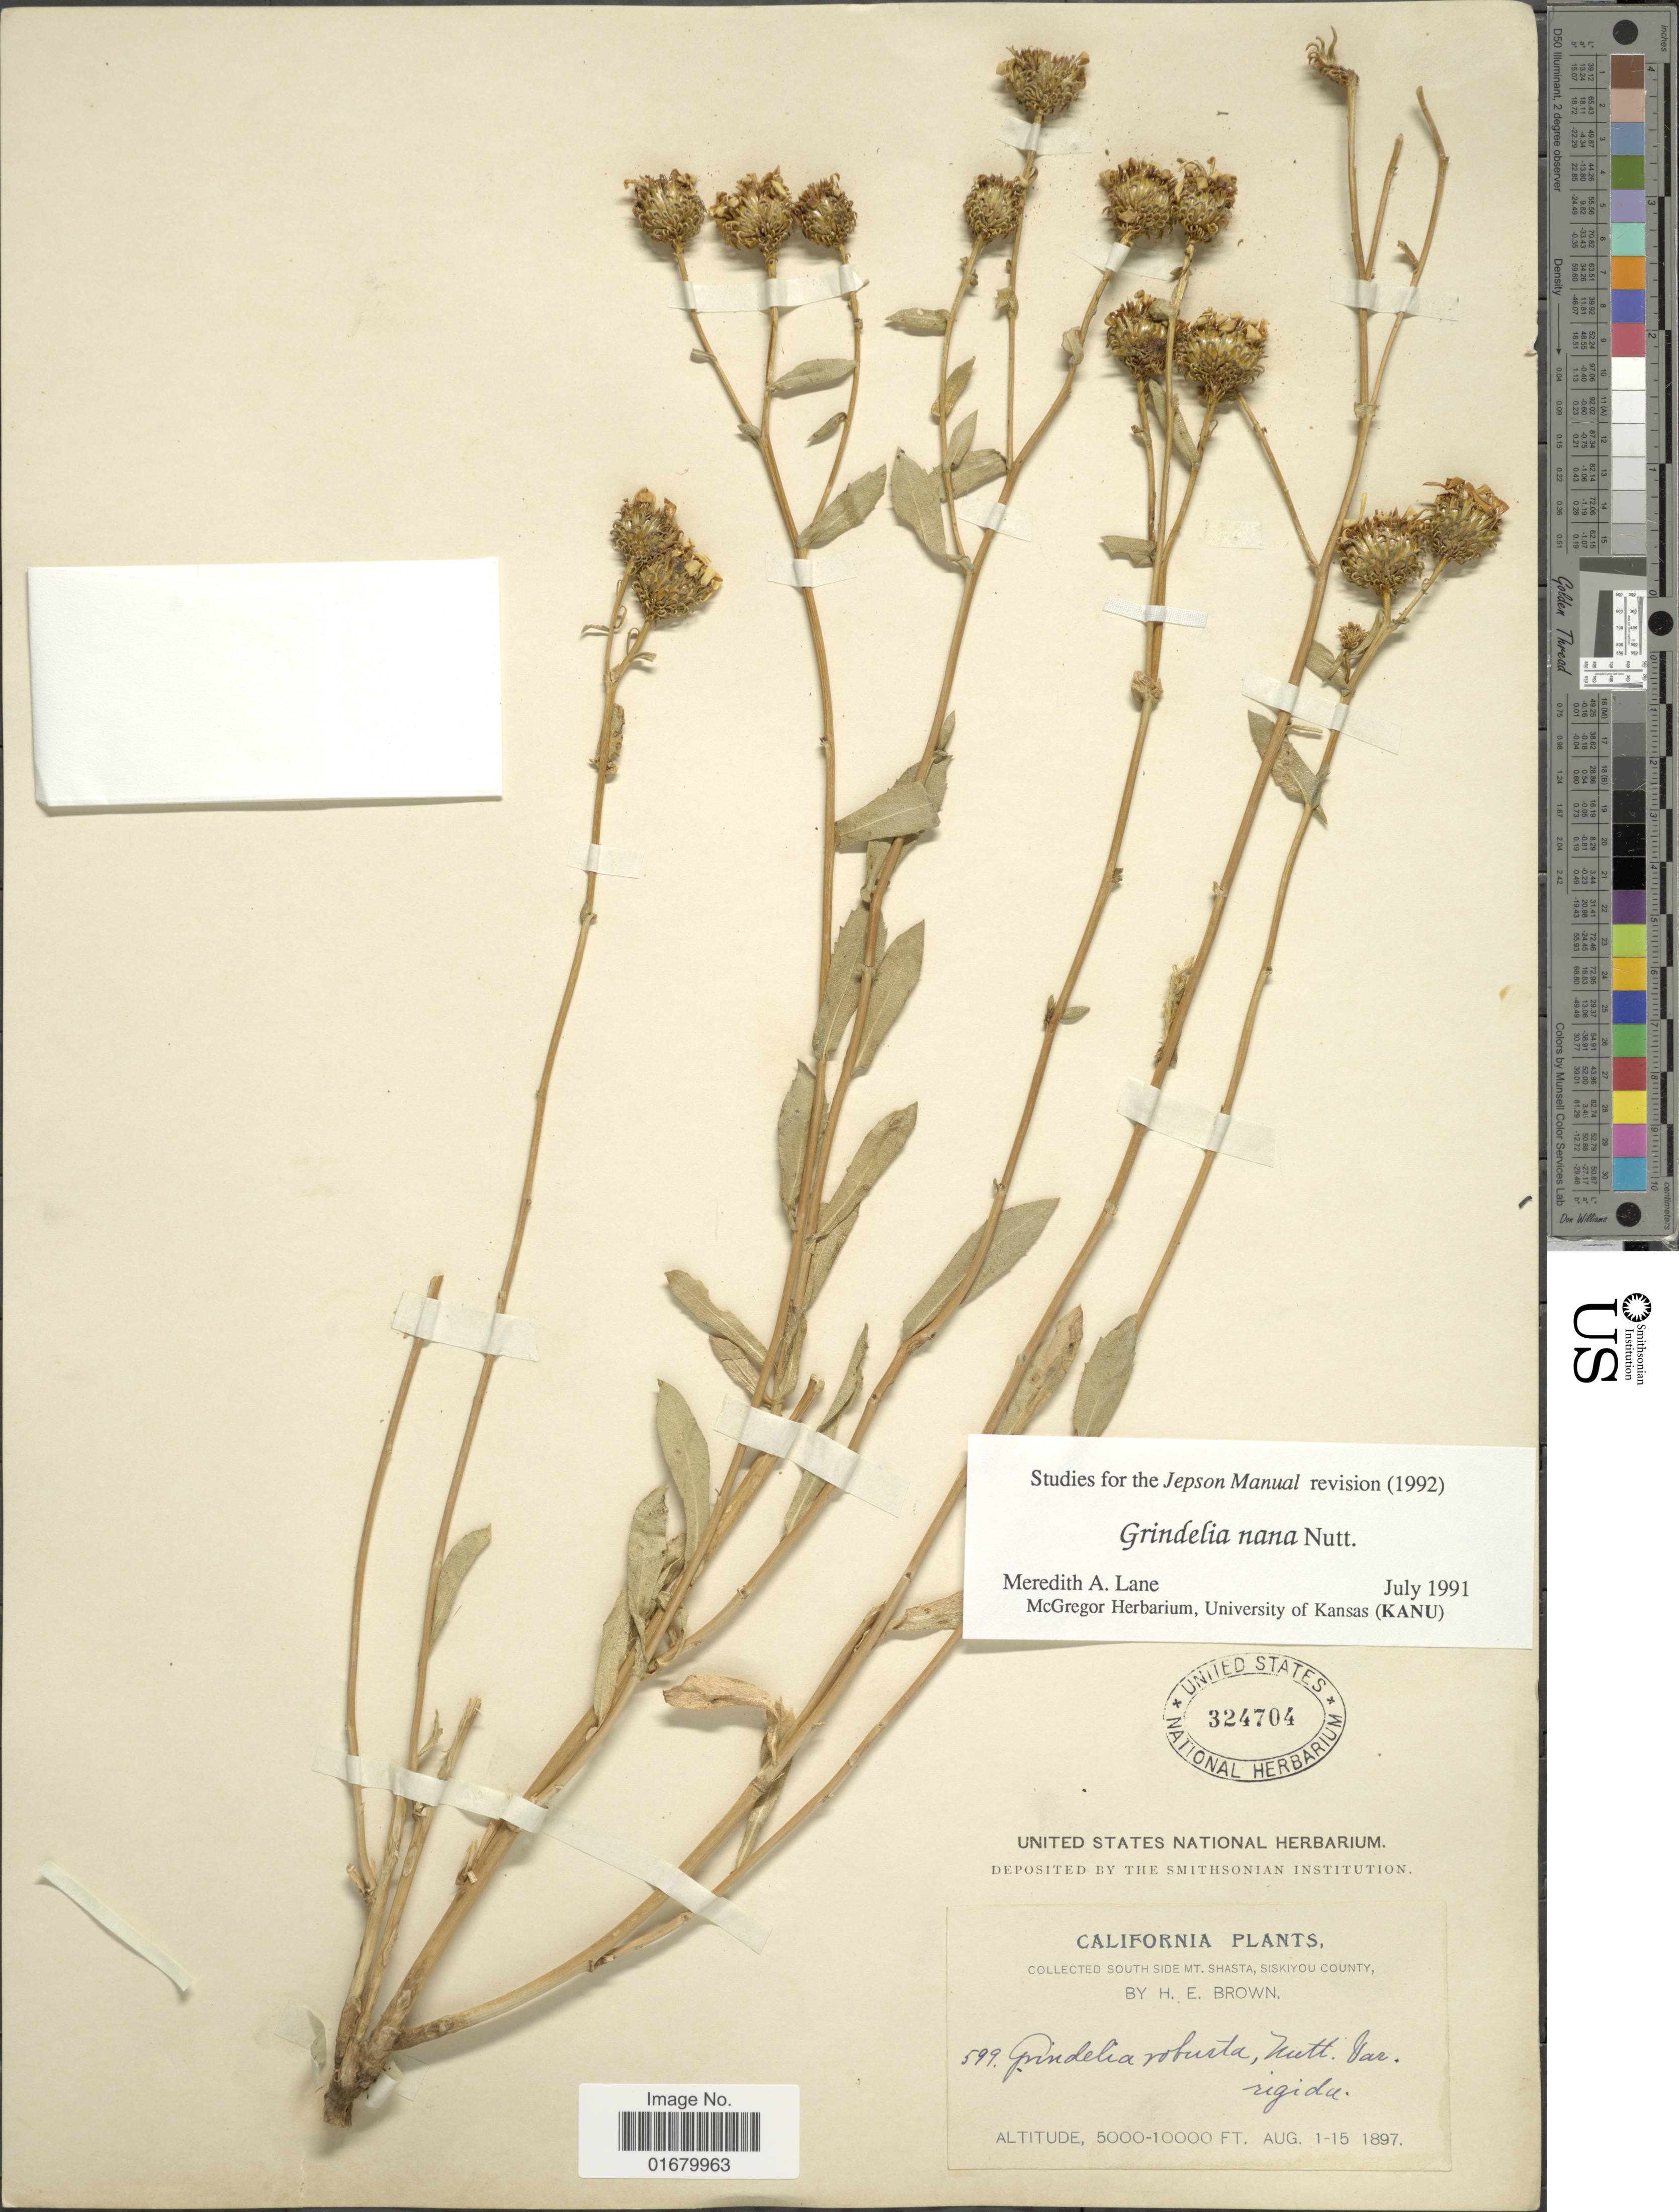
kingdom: Plantae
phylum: Tracheophyta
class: Magnoliopsida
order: Asterales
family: Asteraceae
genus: Grindelia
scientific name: Grindelia nana var. nana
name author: Nutt.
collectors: H. E. Brown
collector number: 599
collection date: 1897-08-01/1897-08-15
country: United States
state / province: California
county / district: Siskiyou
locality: South side Mt. Shasta, Siskiyou County.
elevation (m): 1524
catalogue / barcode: US 324704